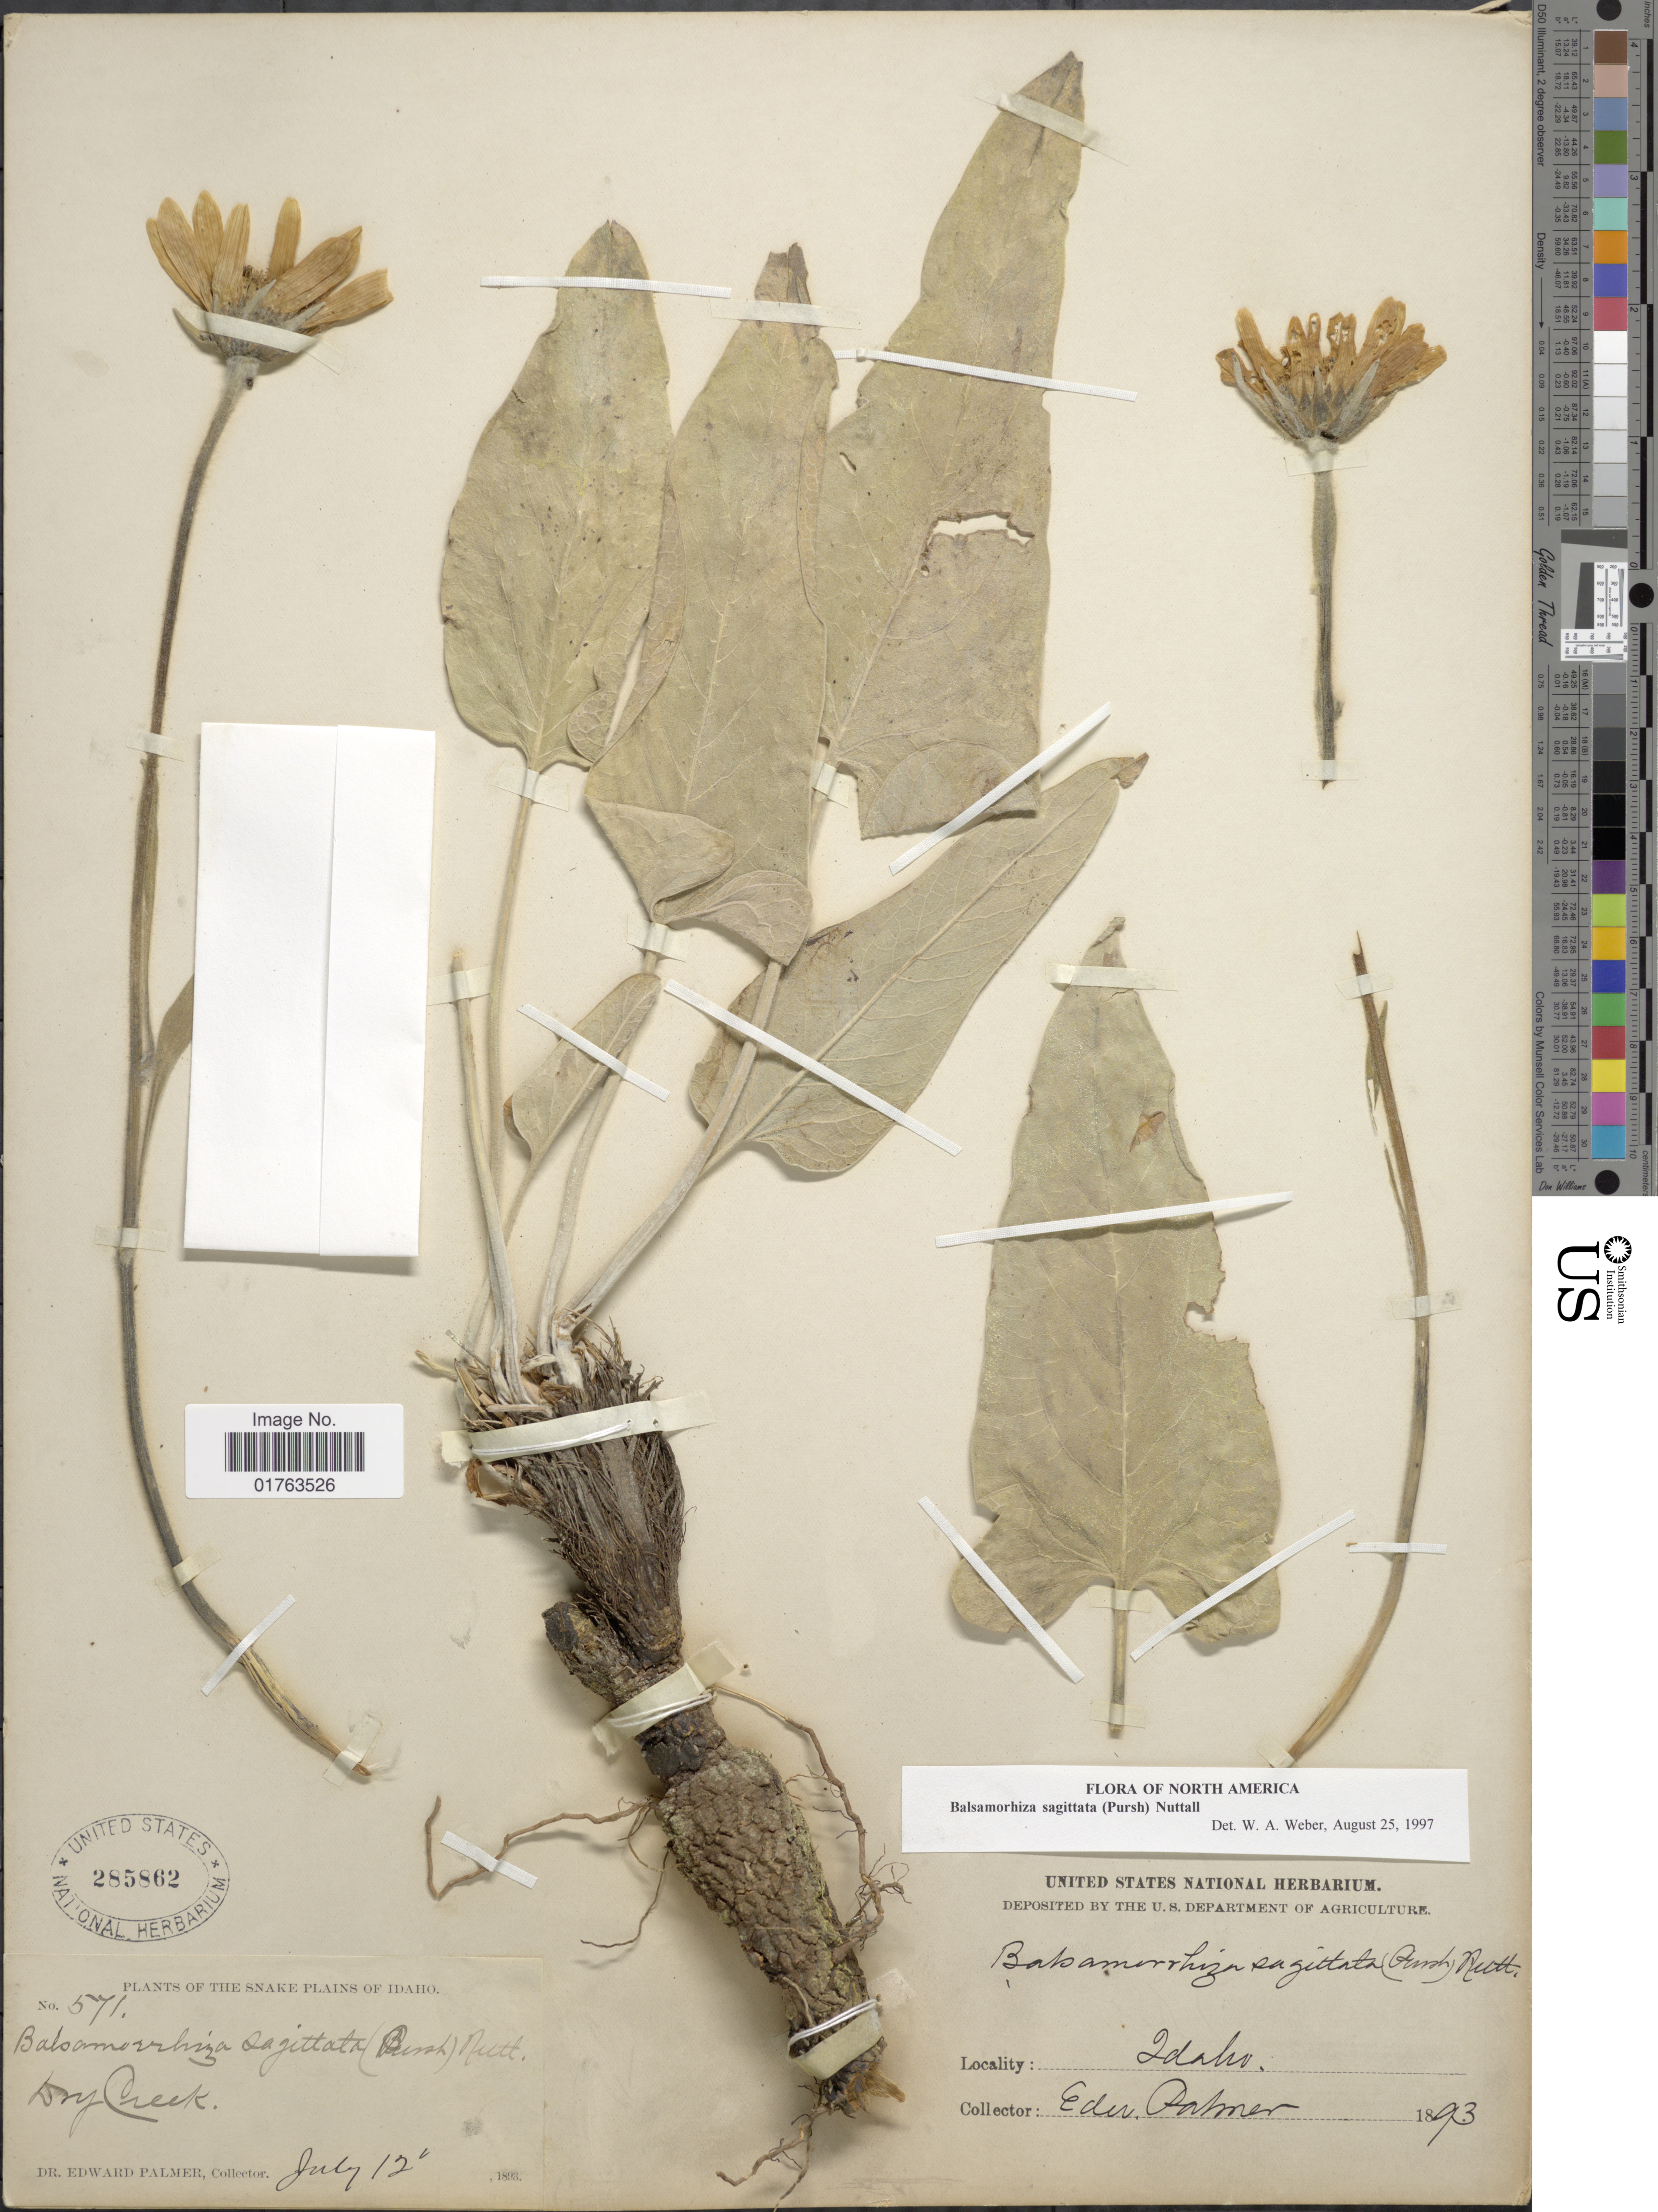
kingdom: Plantae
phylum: Tracheophyta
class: Magnoliopsida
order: Asterales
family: Asteraceae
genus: Balsamorhiza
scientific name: Balsamorhiza sagittata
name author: (Pursh) Nutt.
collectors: E. Palmer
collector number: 571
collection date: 1893-07-12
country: United States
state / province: Idaho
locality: Snake Plains of Idaho, Dry Creek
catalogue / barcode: US 285862